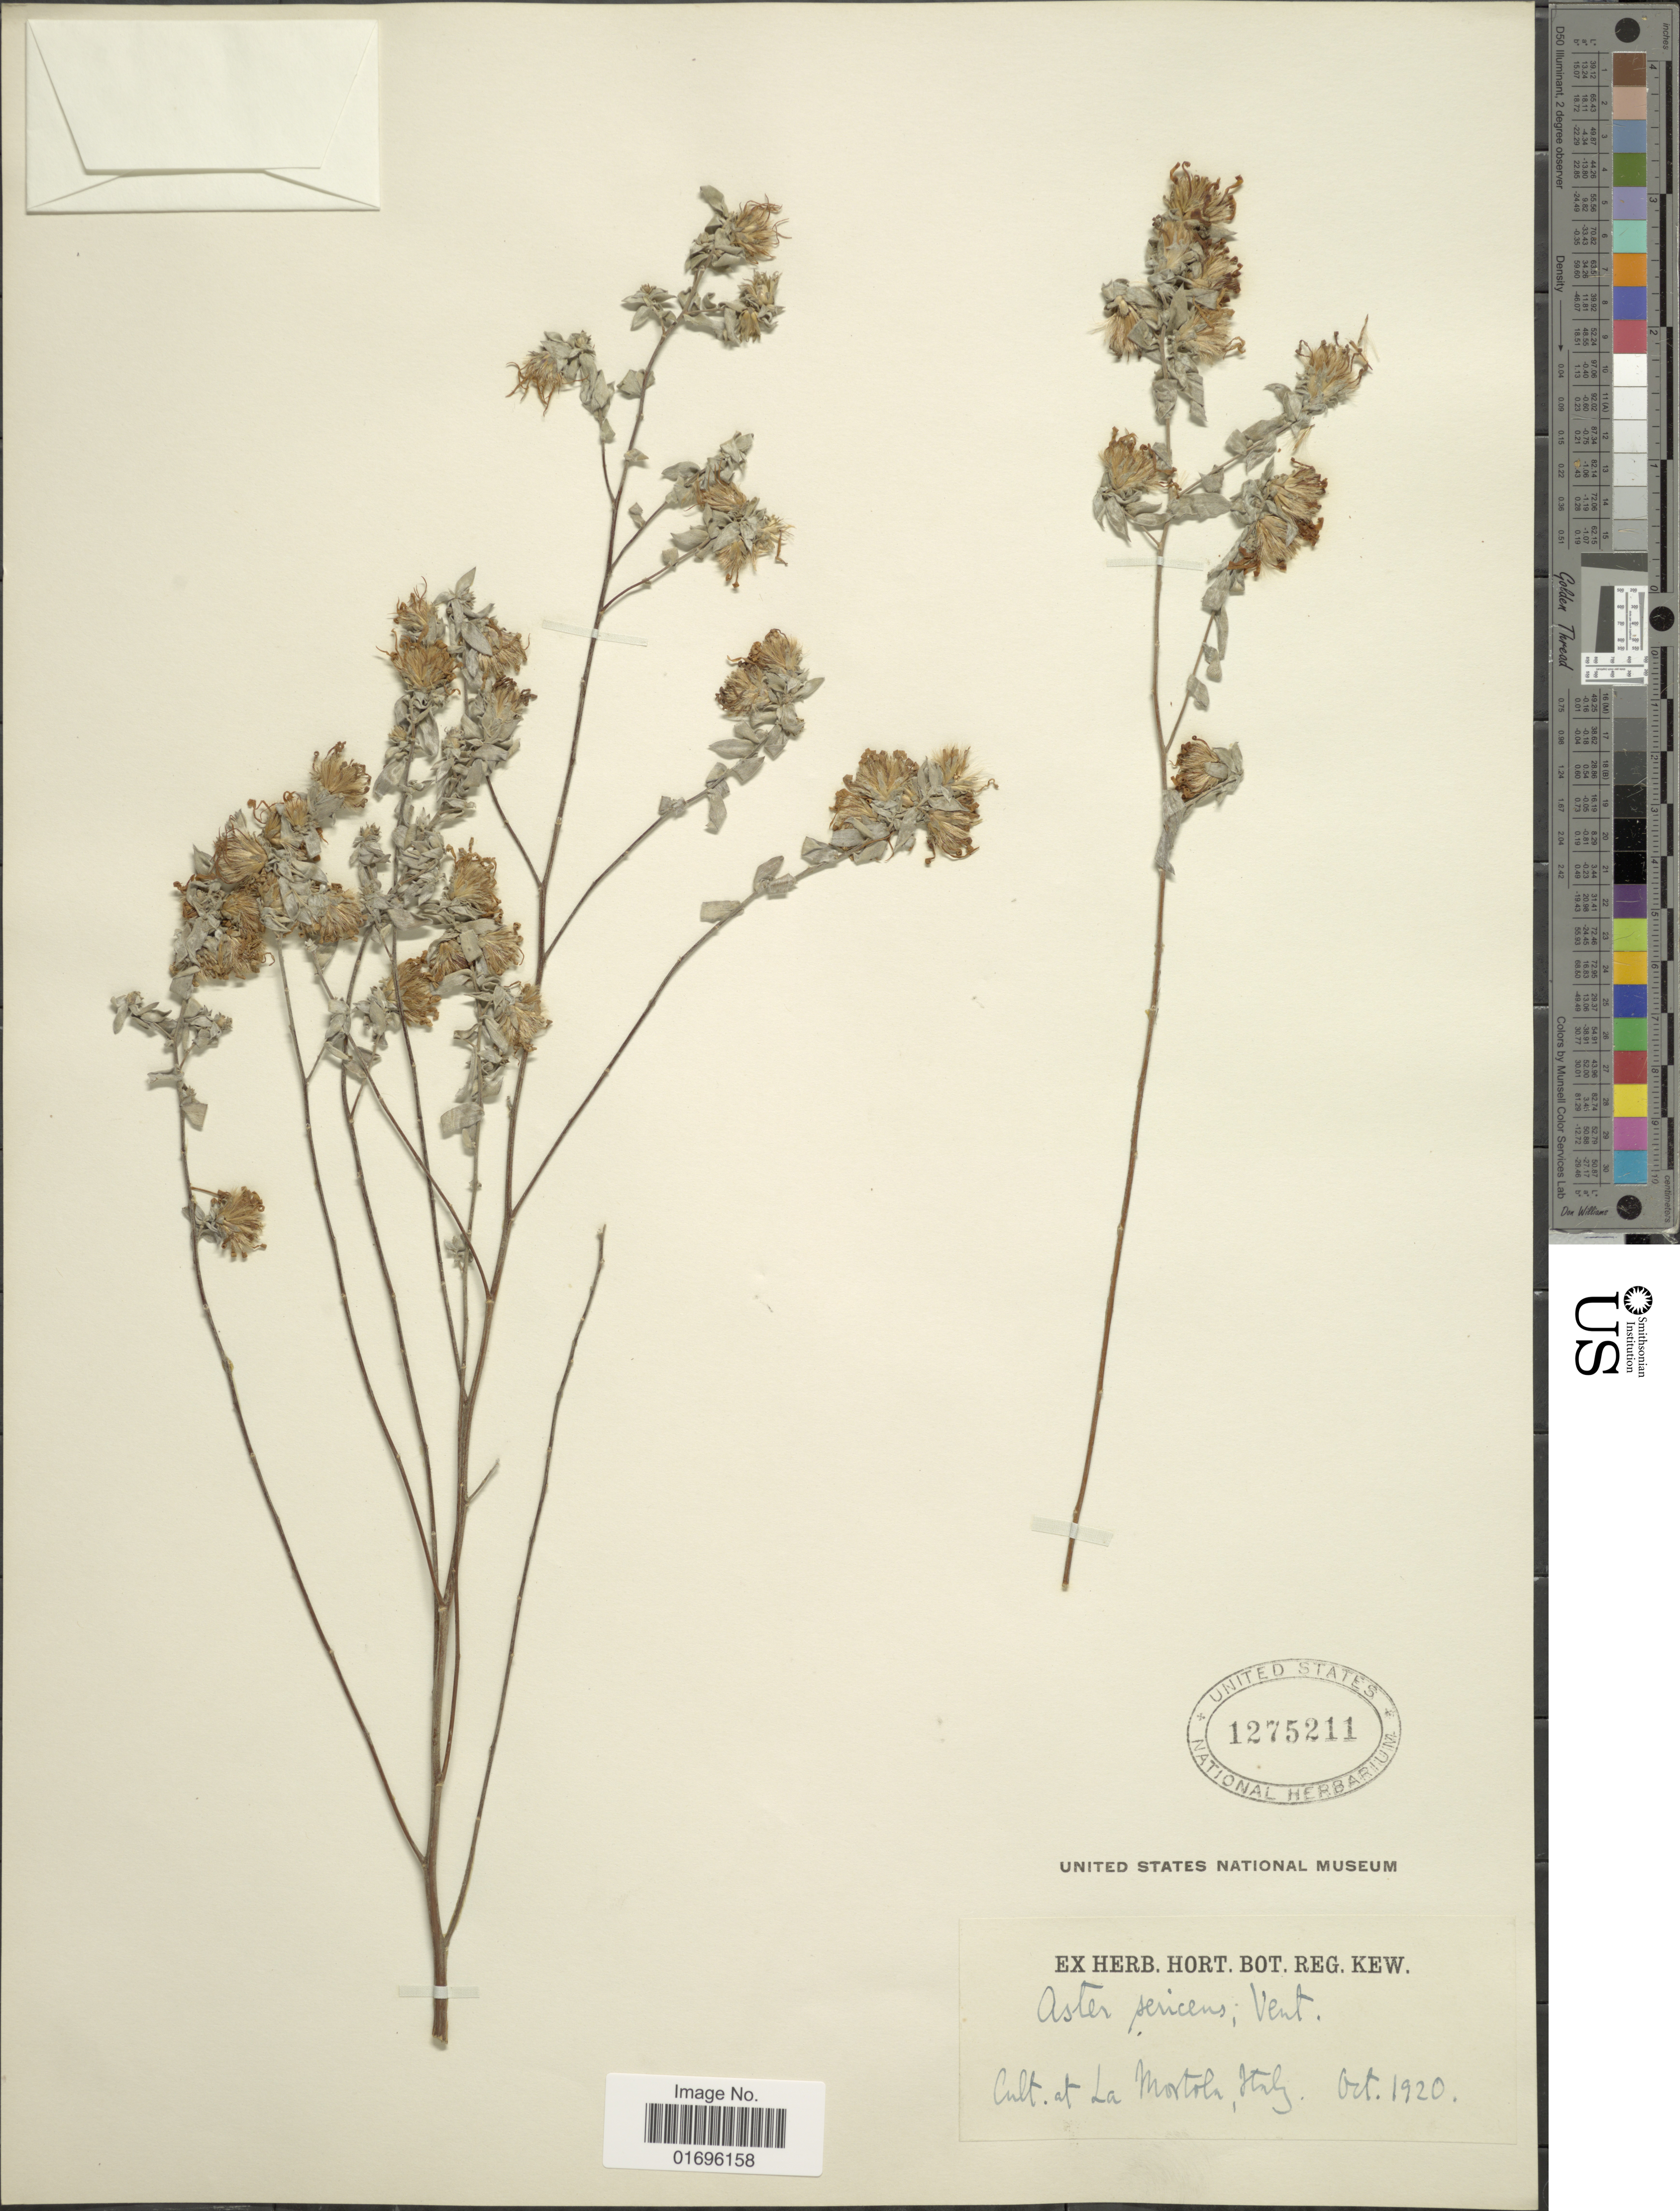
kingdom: Plantae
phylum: Tracheophyta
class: Magnoliopsida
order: Asterales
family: Asteraceae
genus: Aster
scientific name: Aster sericeus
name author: (Less.) Nees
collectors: ex herb. Hort. Reg. Kew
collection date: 1920-10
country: Italy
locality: Cult. at La Mortola, Italy. [interpreted]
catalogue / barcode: US 1275211